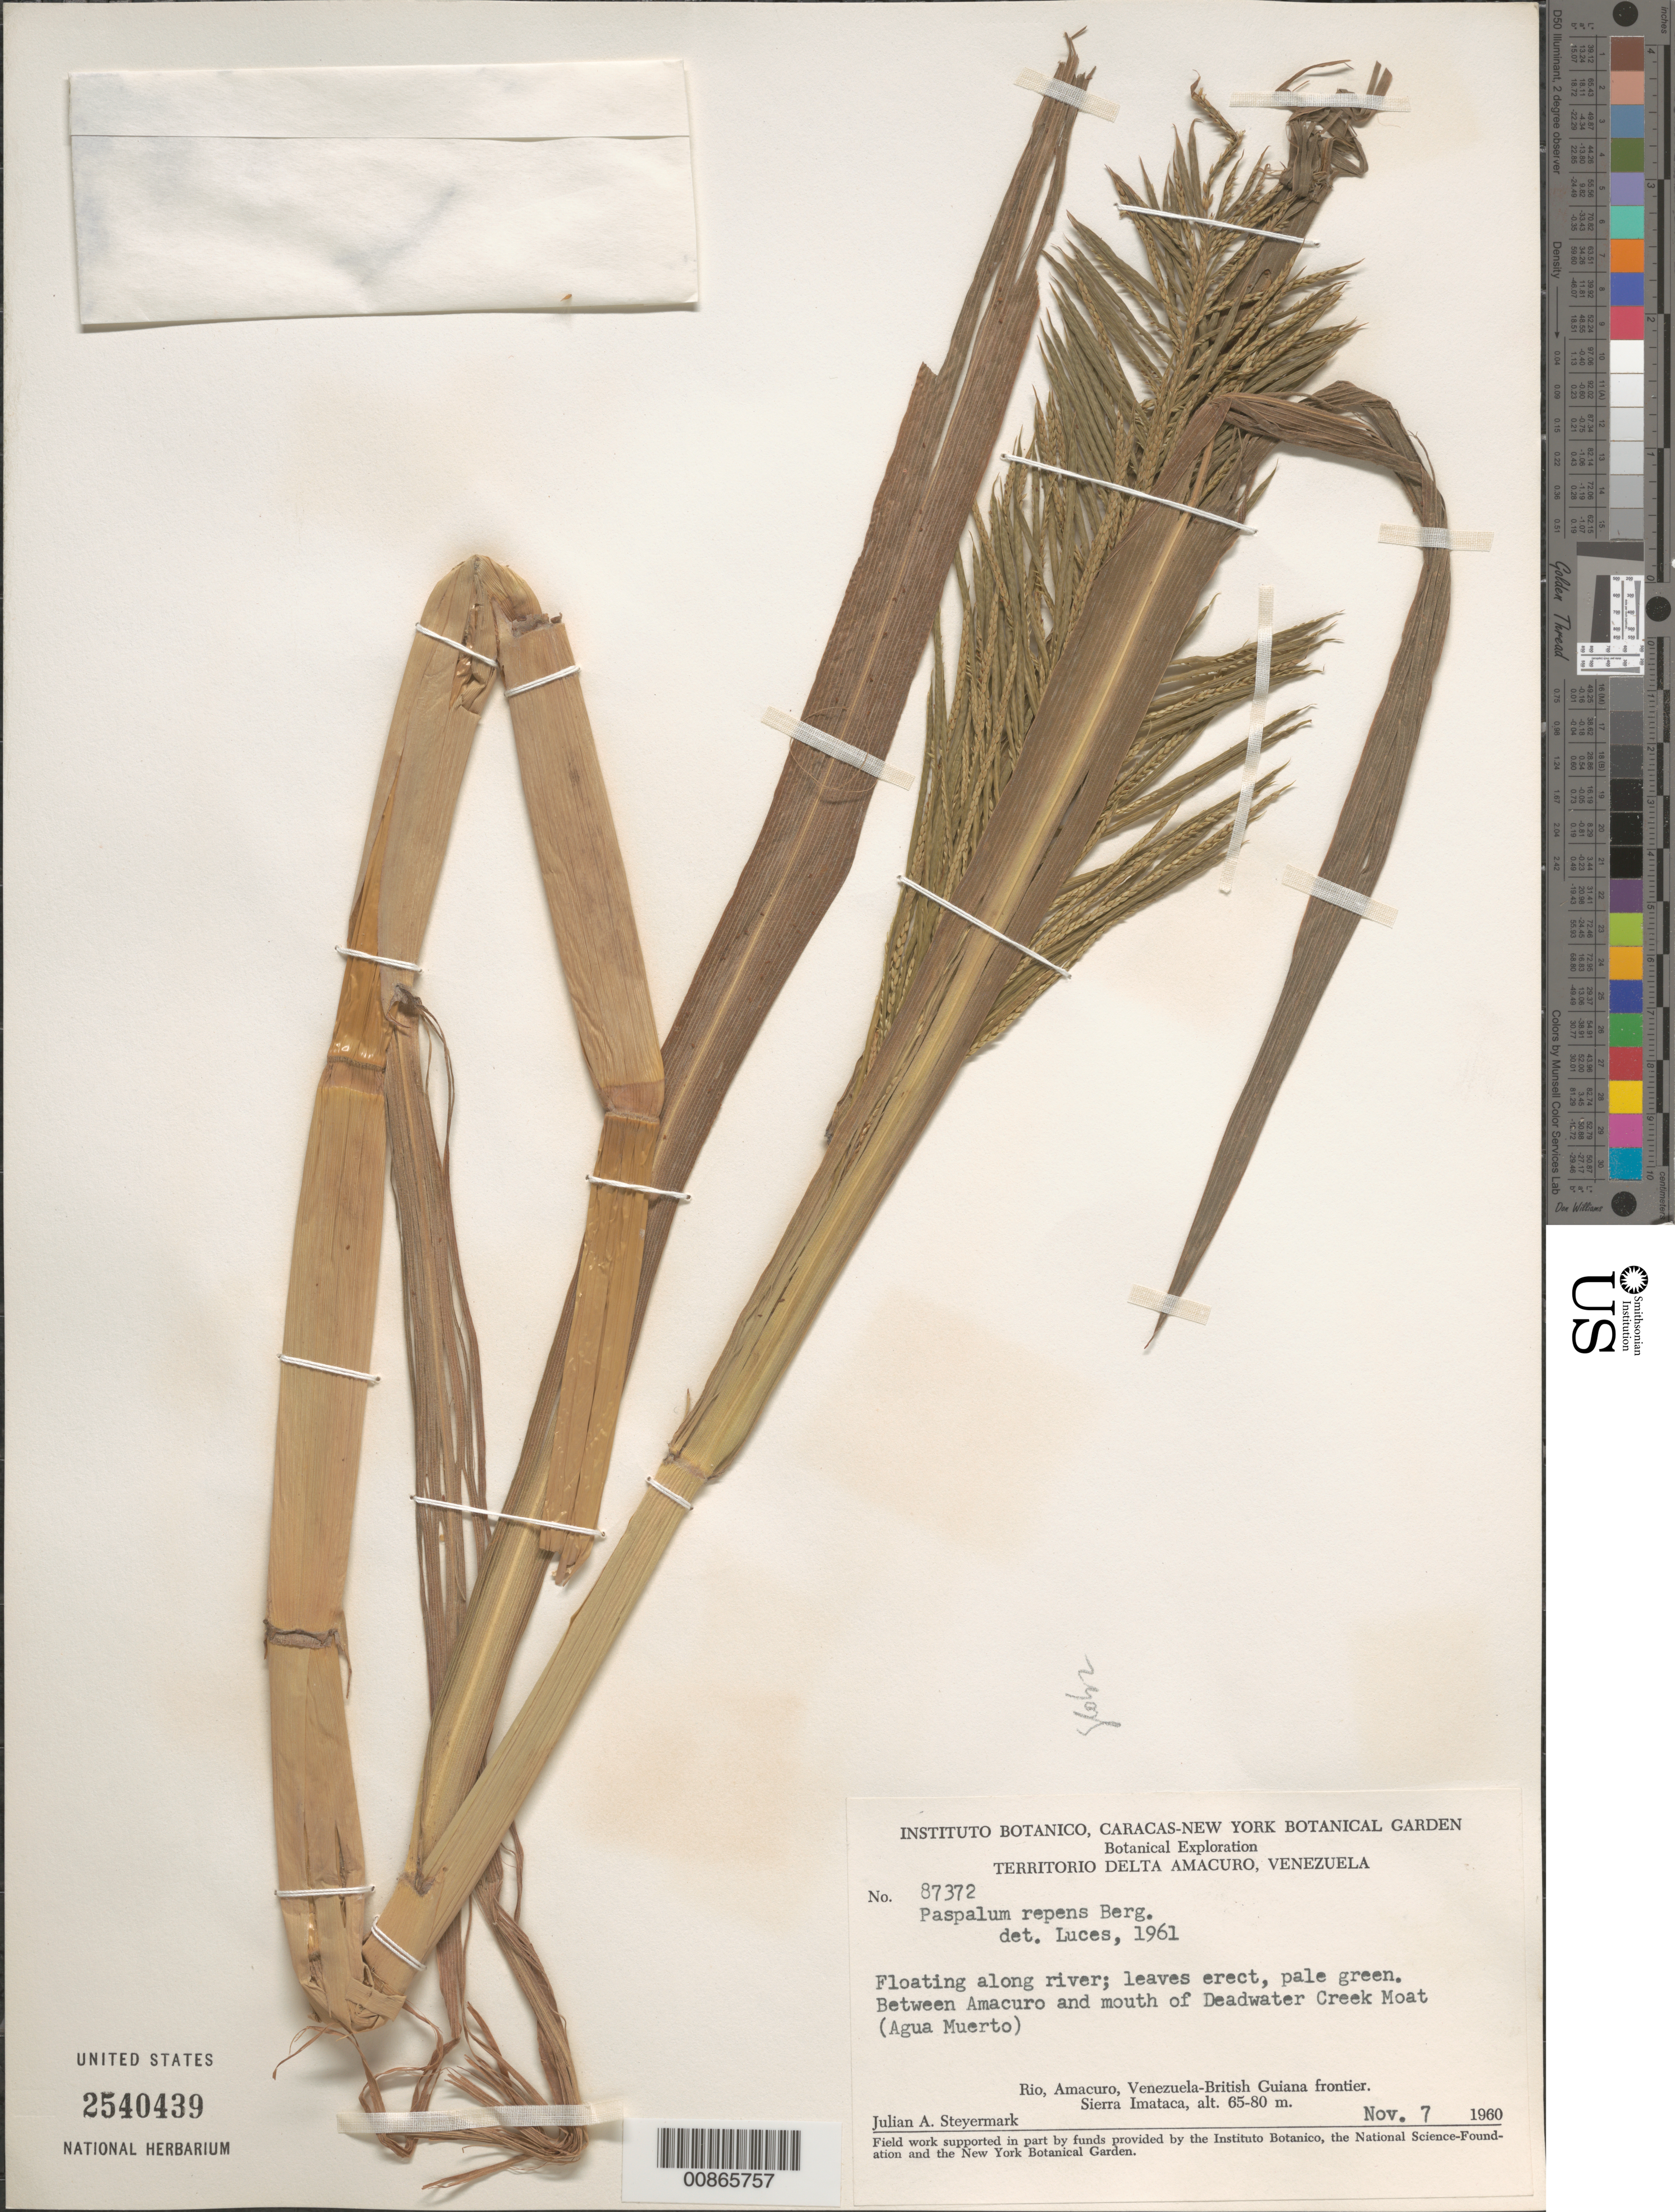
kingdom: Plantae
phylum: Tracheophyta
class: Liliopsida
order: Poales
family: Poaceae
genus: Paspalum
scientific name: Paspalum repens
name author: P.J. Bergius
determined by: Luces, --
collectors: J. Steyermark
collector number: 87372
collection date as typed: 7-Nov-60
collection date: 1960-11-07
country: Venezuela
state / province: Delta Amacuro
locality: Río Amacuro to mouth of Deadwater Creek Moat (Agua Muerto), Sierra Imataca, Venezuela-Guyana border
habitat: Floating along river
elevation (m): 65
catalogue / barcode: US 2540439